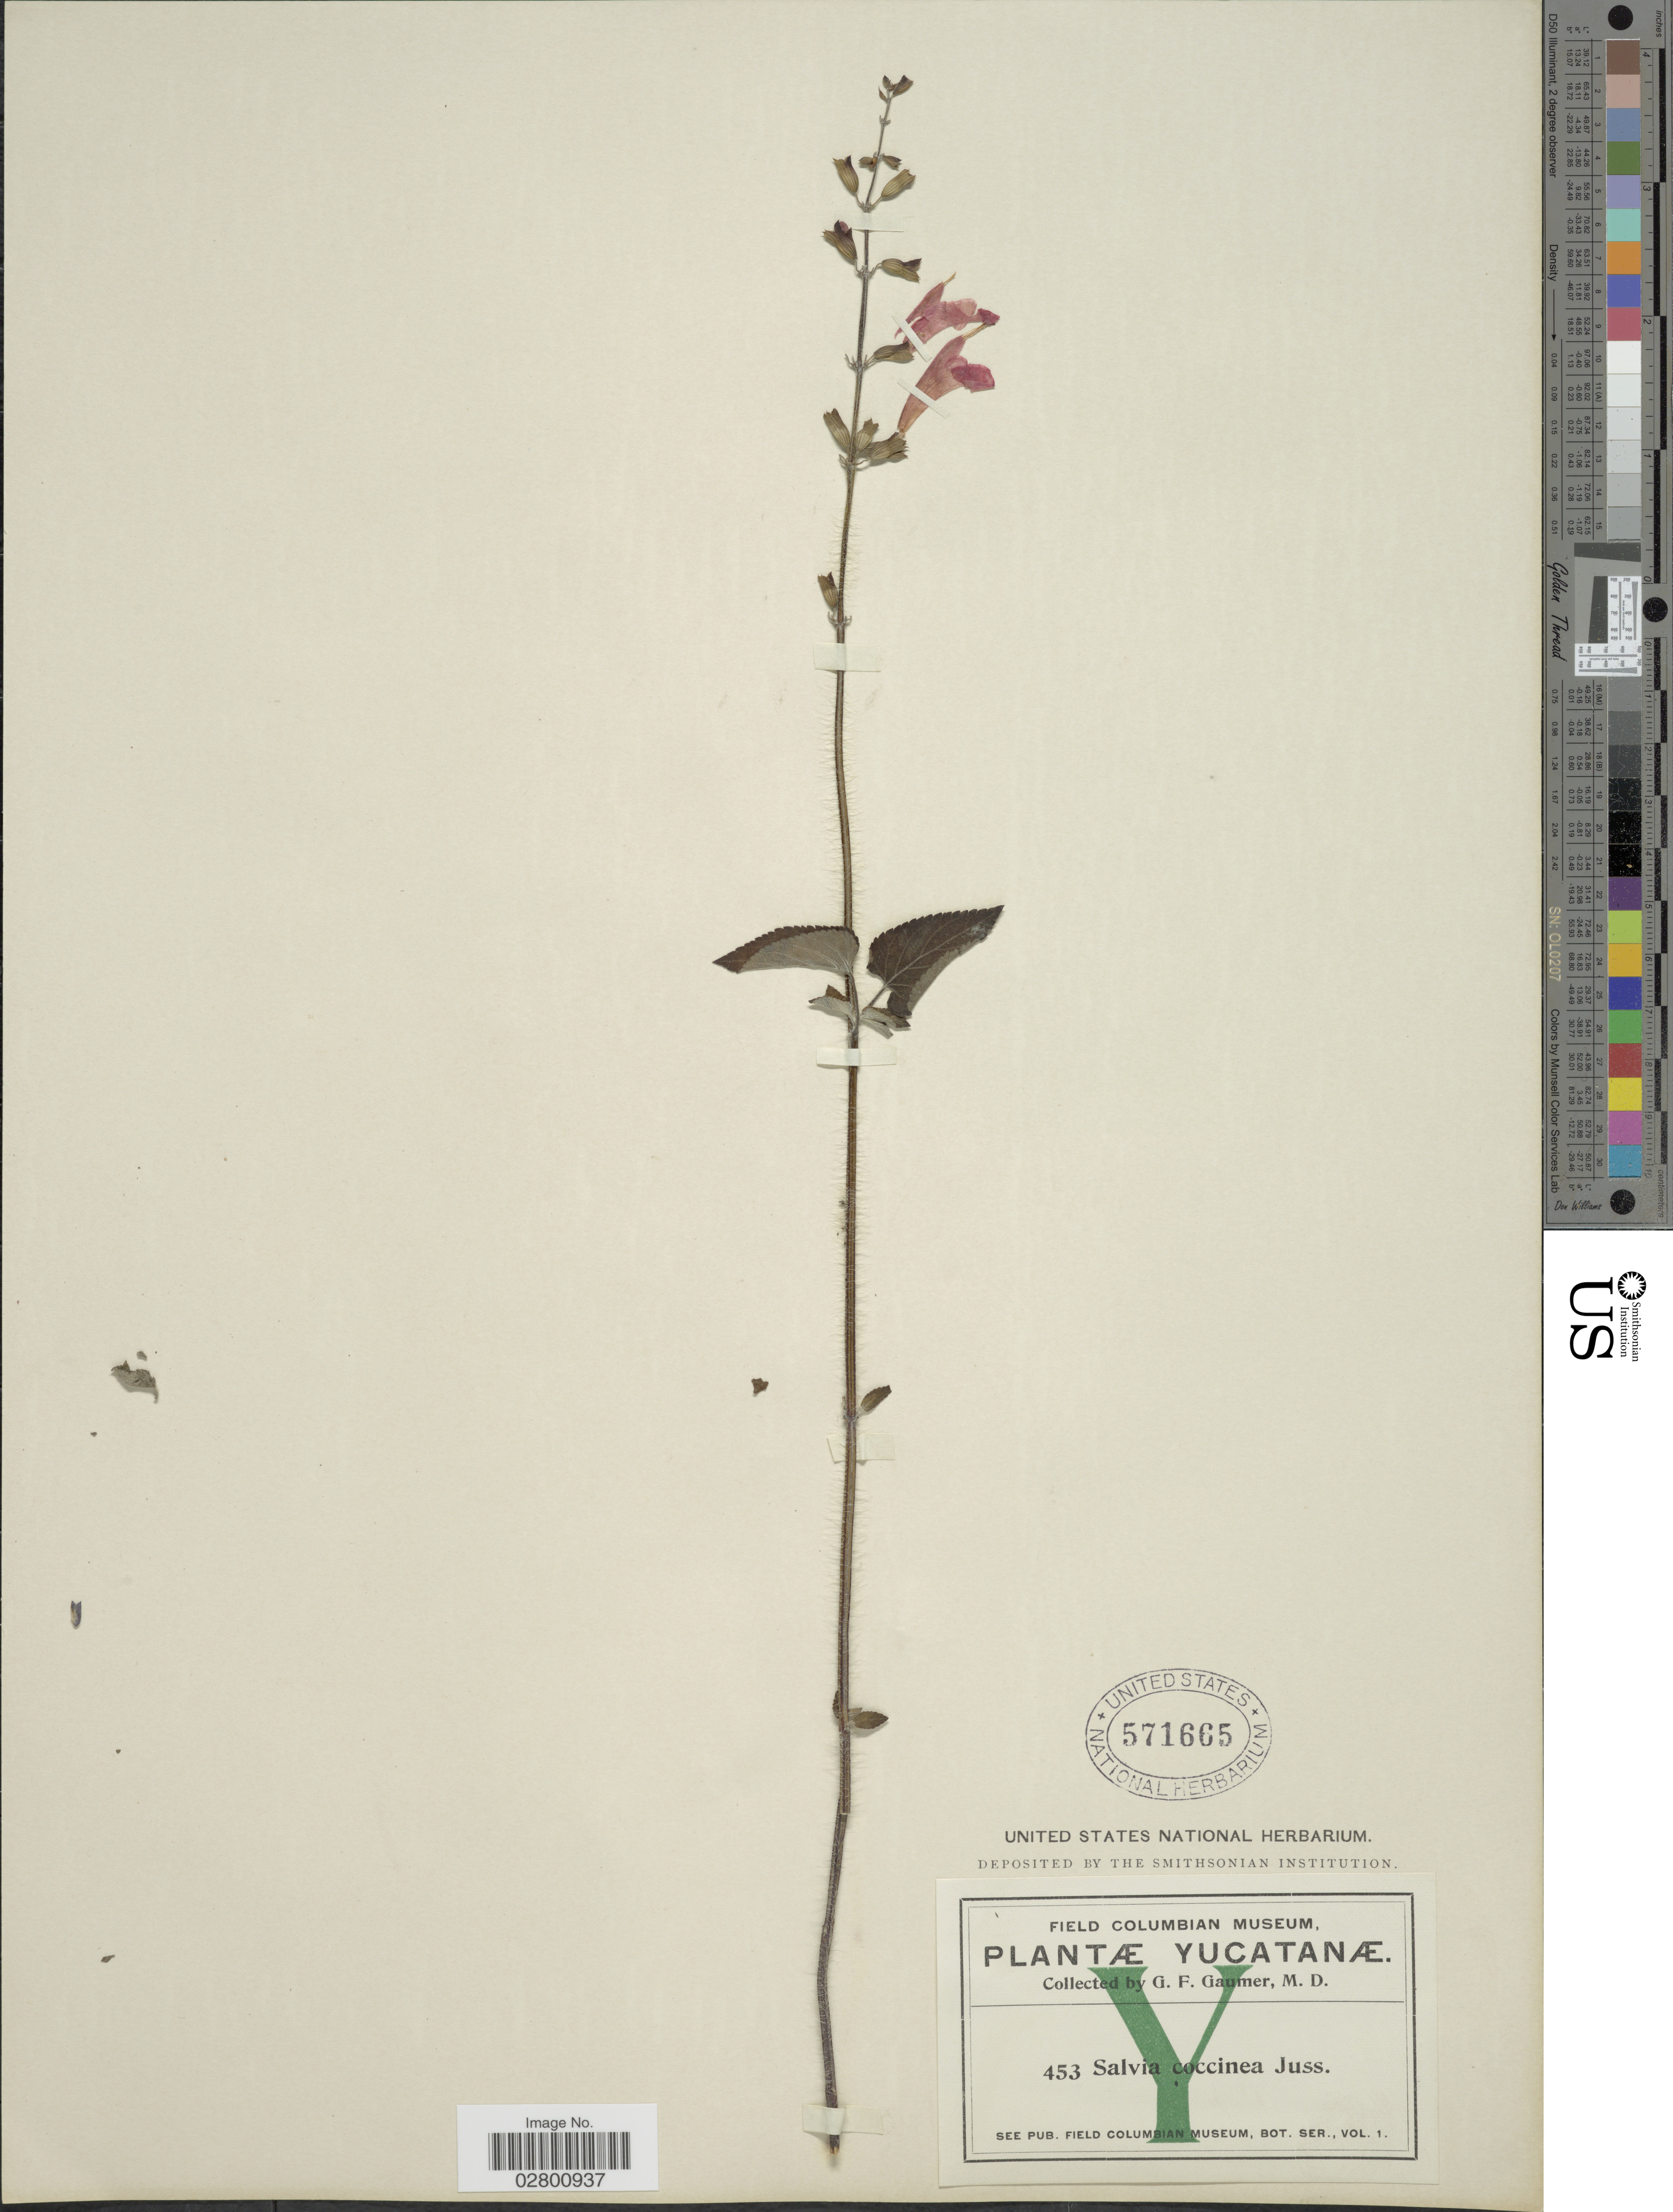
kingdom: Plantae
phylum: Tracheophyta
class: Magnoliopsida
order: Lamiales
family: Lamiaceae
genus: Salvia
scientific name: Salvia coccinea 'Naples Lavender'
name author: L. f. ex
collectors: G. F. Gaumer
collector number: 453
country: Mexico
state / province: Yucatán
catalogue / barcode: US 571665